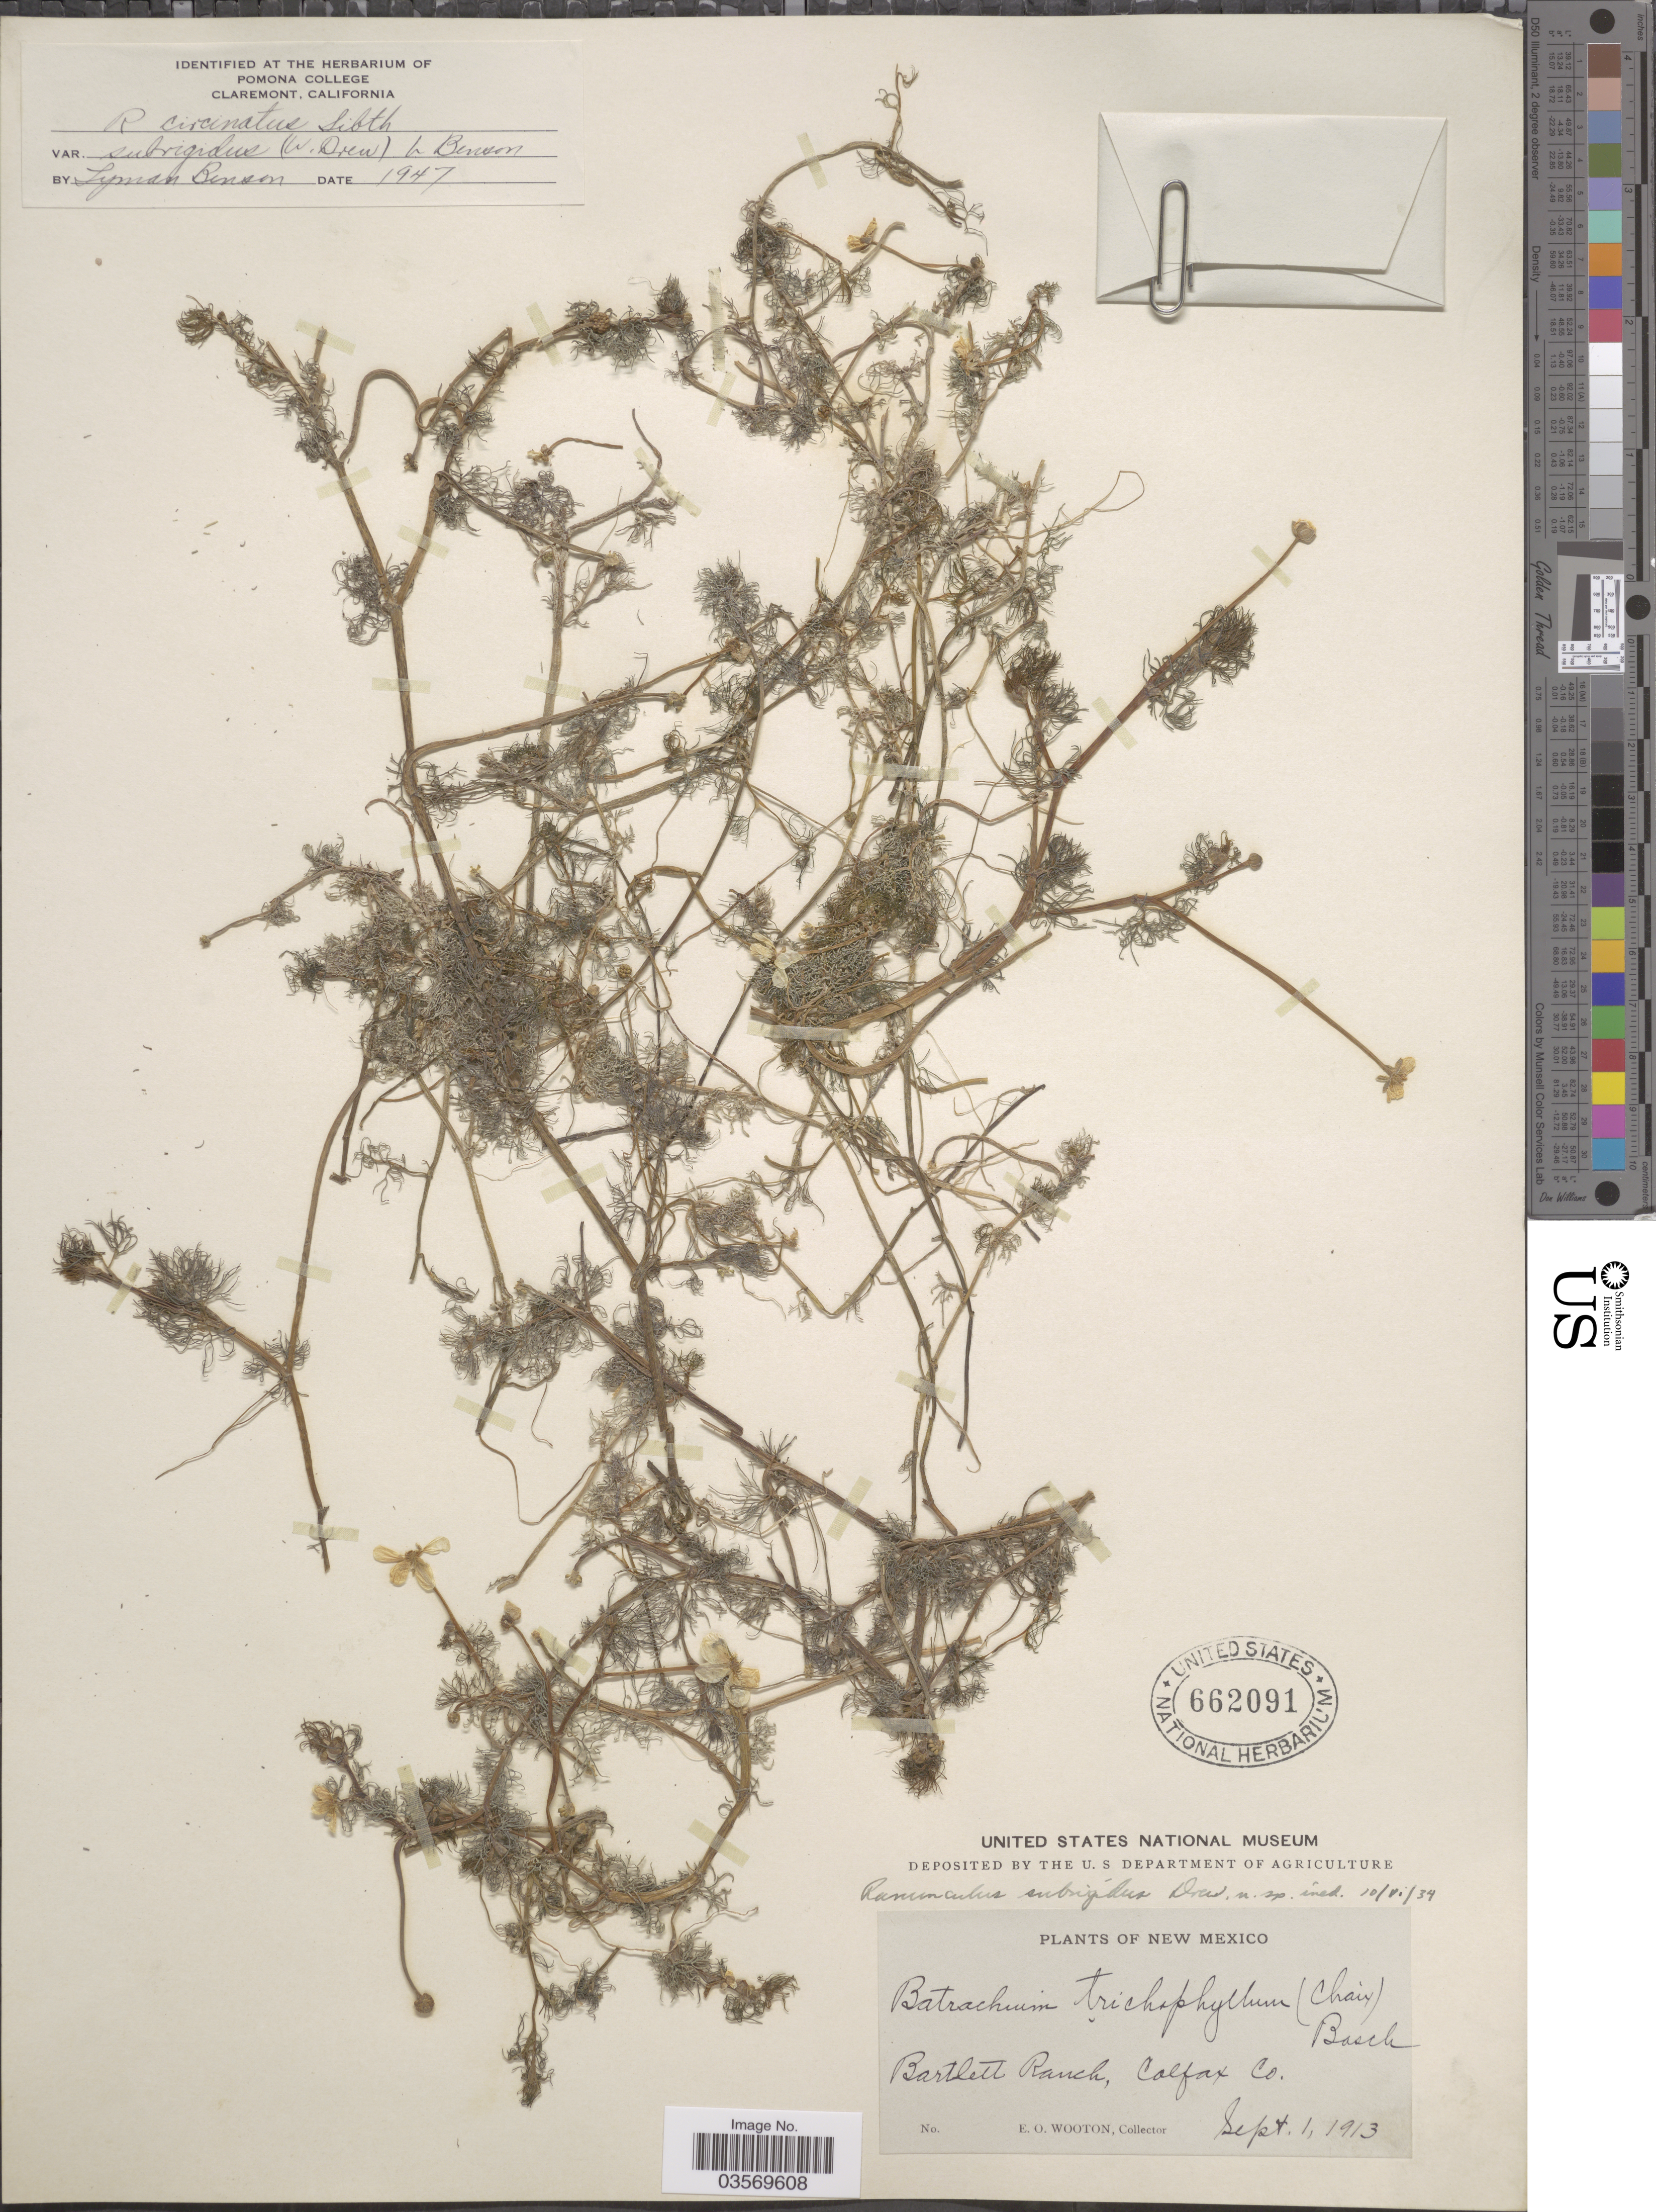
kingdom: Plantae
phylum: Tracheophyta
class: Magnoliopsida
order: Ranunculales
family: Ranunculaceae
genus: Ranunculus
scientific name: Ranunculus subrigidus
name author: W.B. Drew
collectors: E. O. Wooton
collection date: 1913-09-01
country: United States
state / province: New Mexico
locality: Bartlett Ranch, Colfax Co.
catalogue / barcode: US 662091